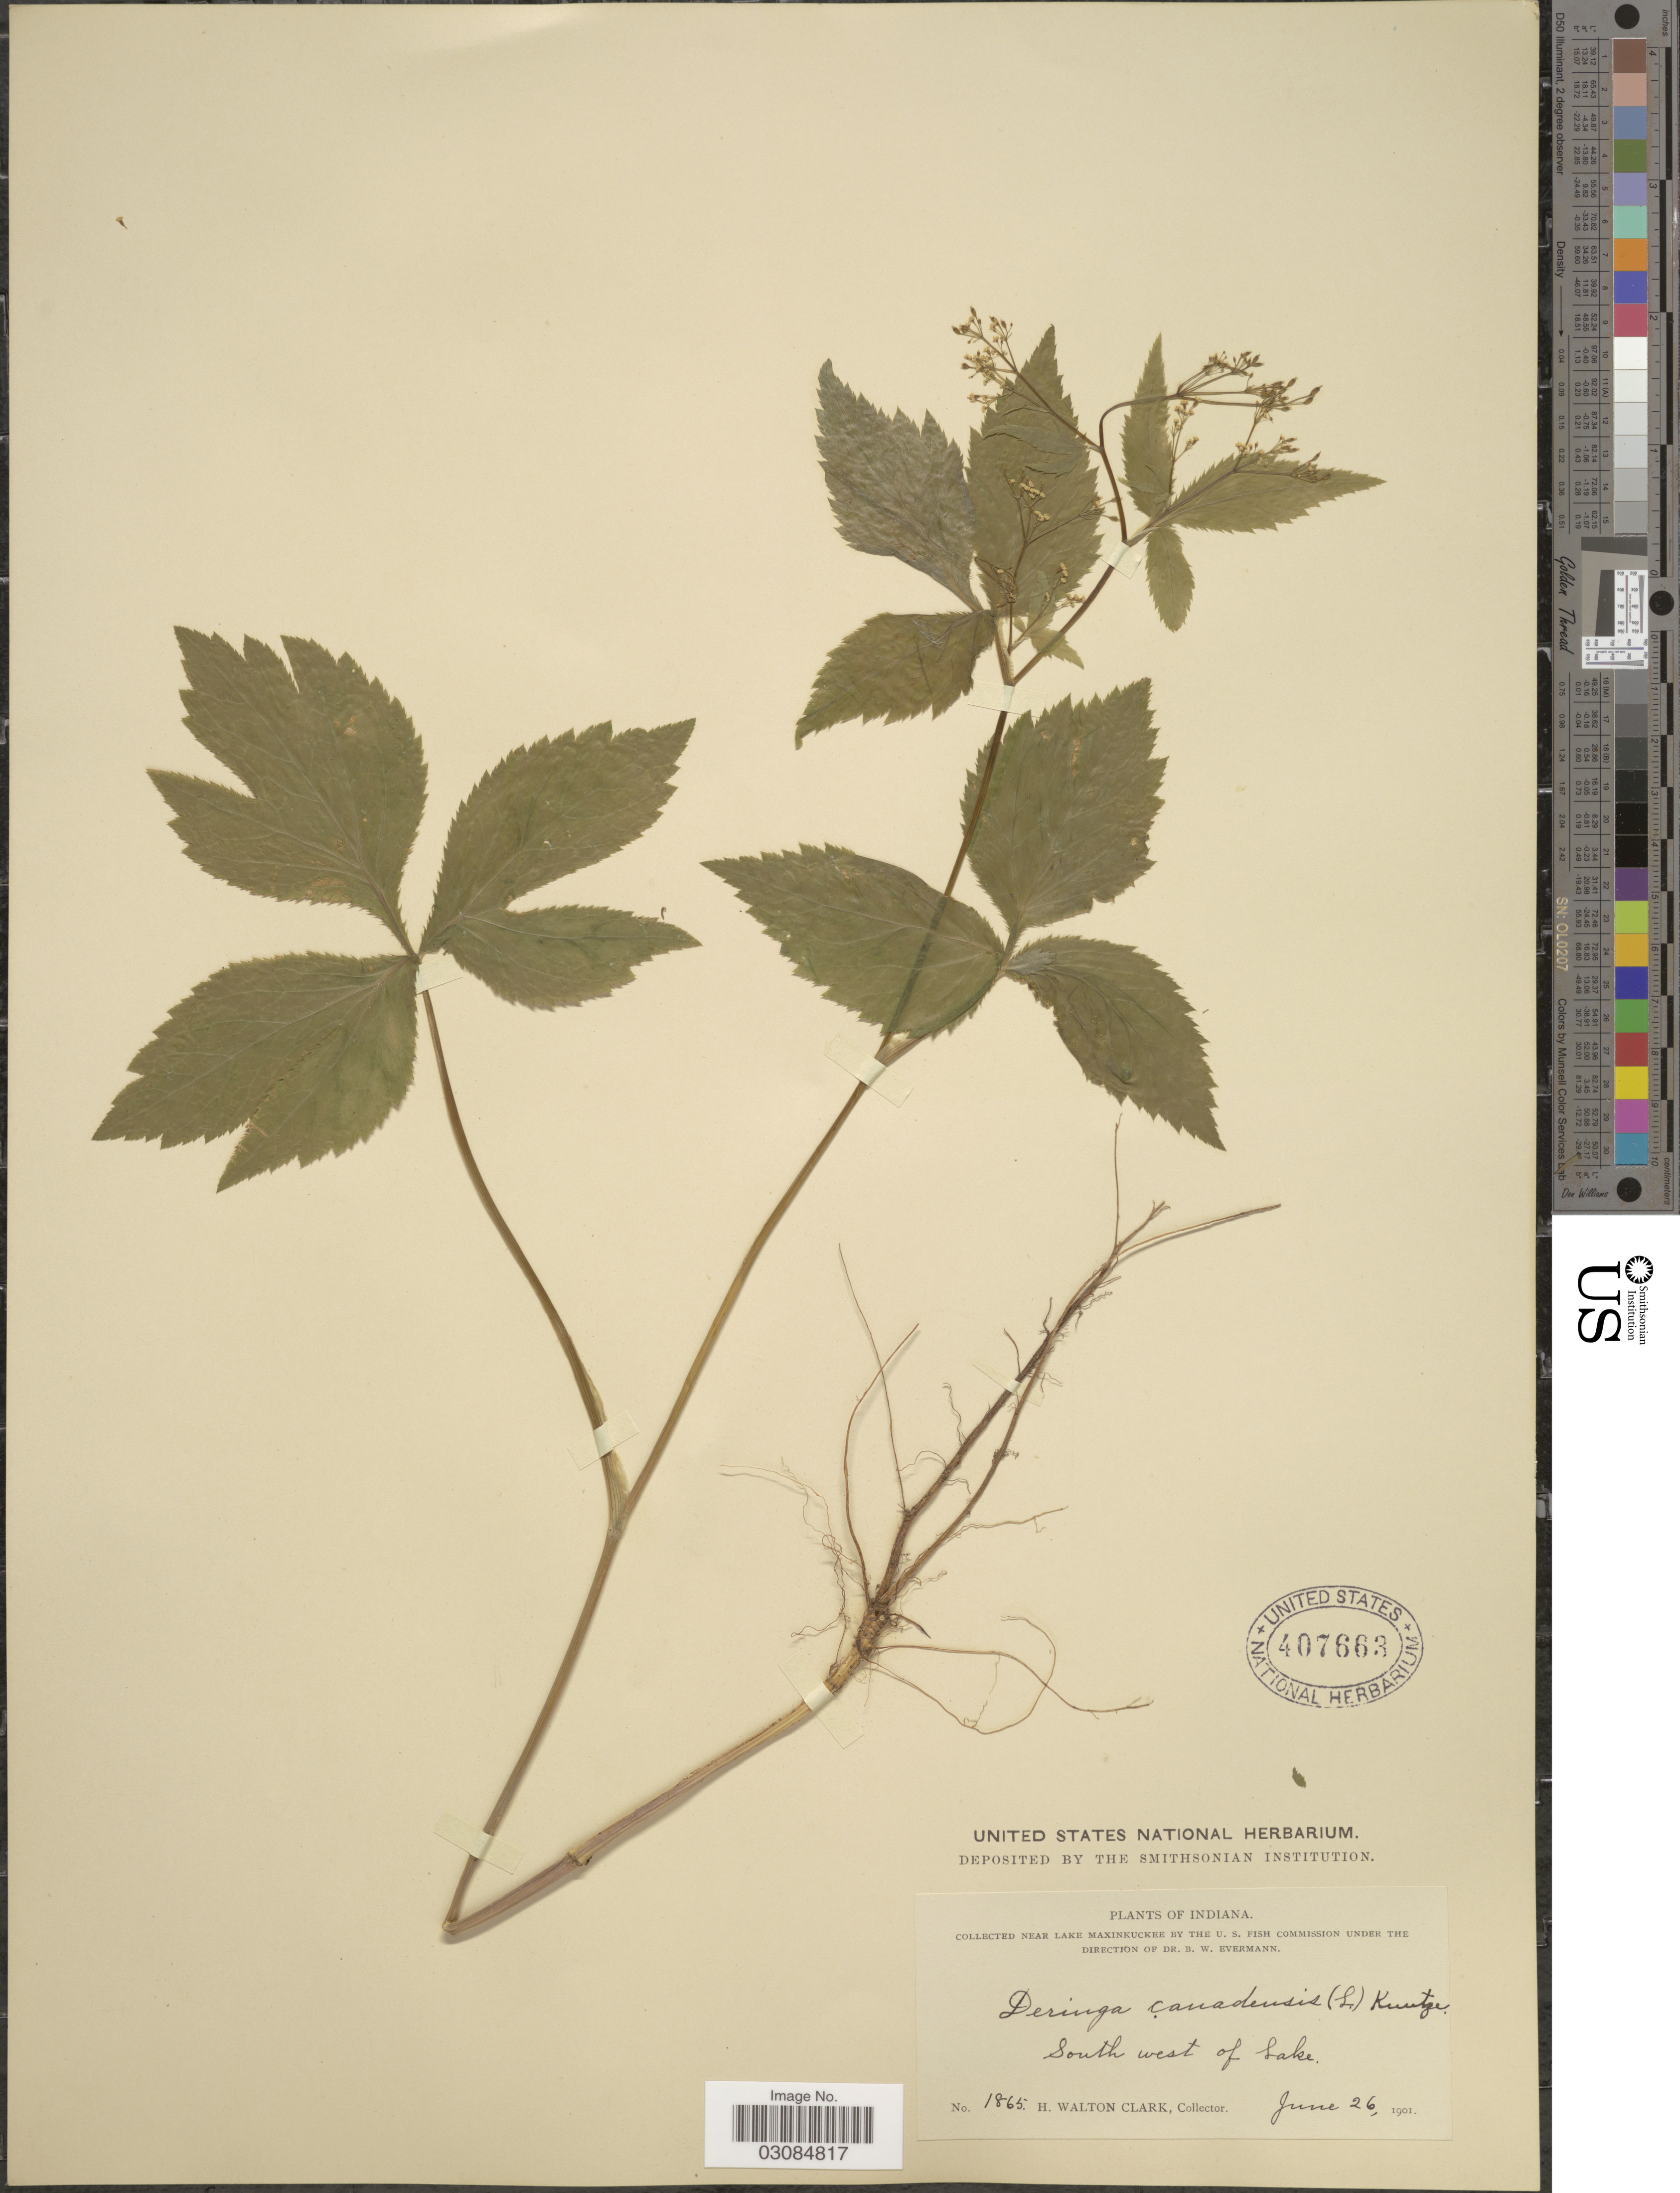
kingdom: Plantae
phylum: Tracheophyta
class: Magnoliopsida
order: Apiales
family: Apiaceae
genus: Cryptotaenia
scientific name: Cryptotaenia canadensis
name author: (L.) DC.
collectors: H. W. Clark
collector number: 1865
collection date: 1901-06-26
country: United States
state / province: Indiana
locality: Collected near Lake Maxinkuckee, South west of Lake.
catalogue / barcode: US 407663